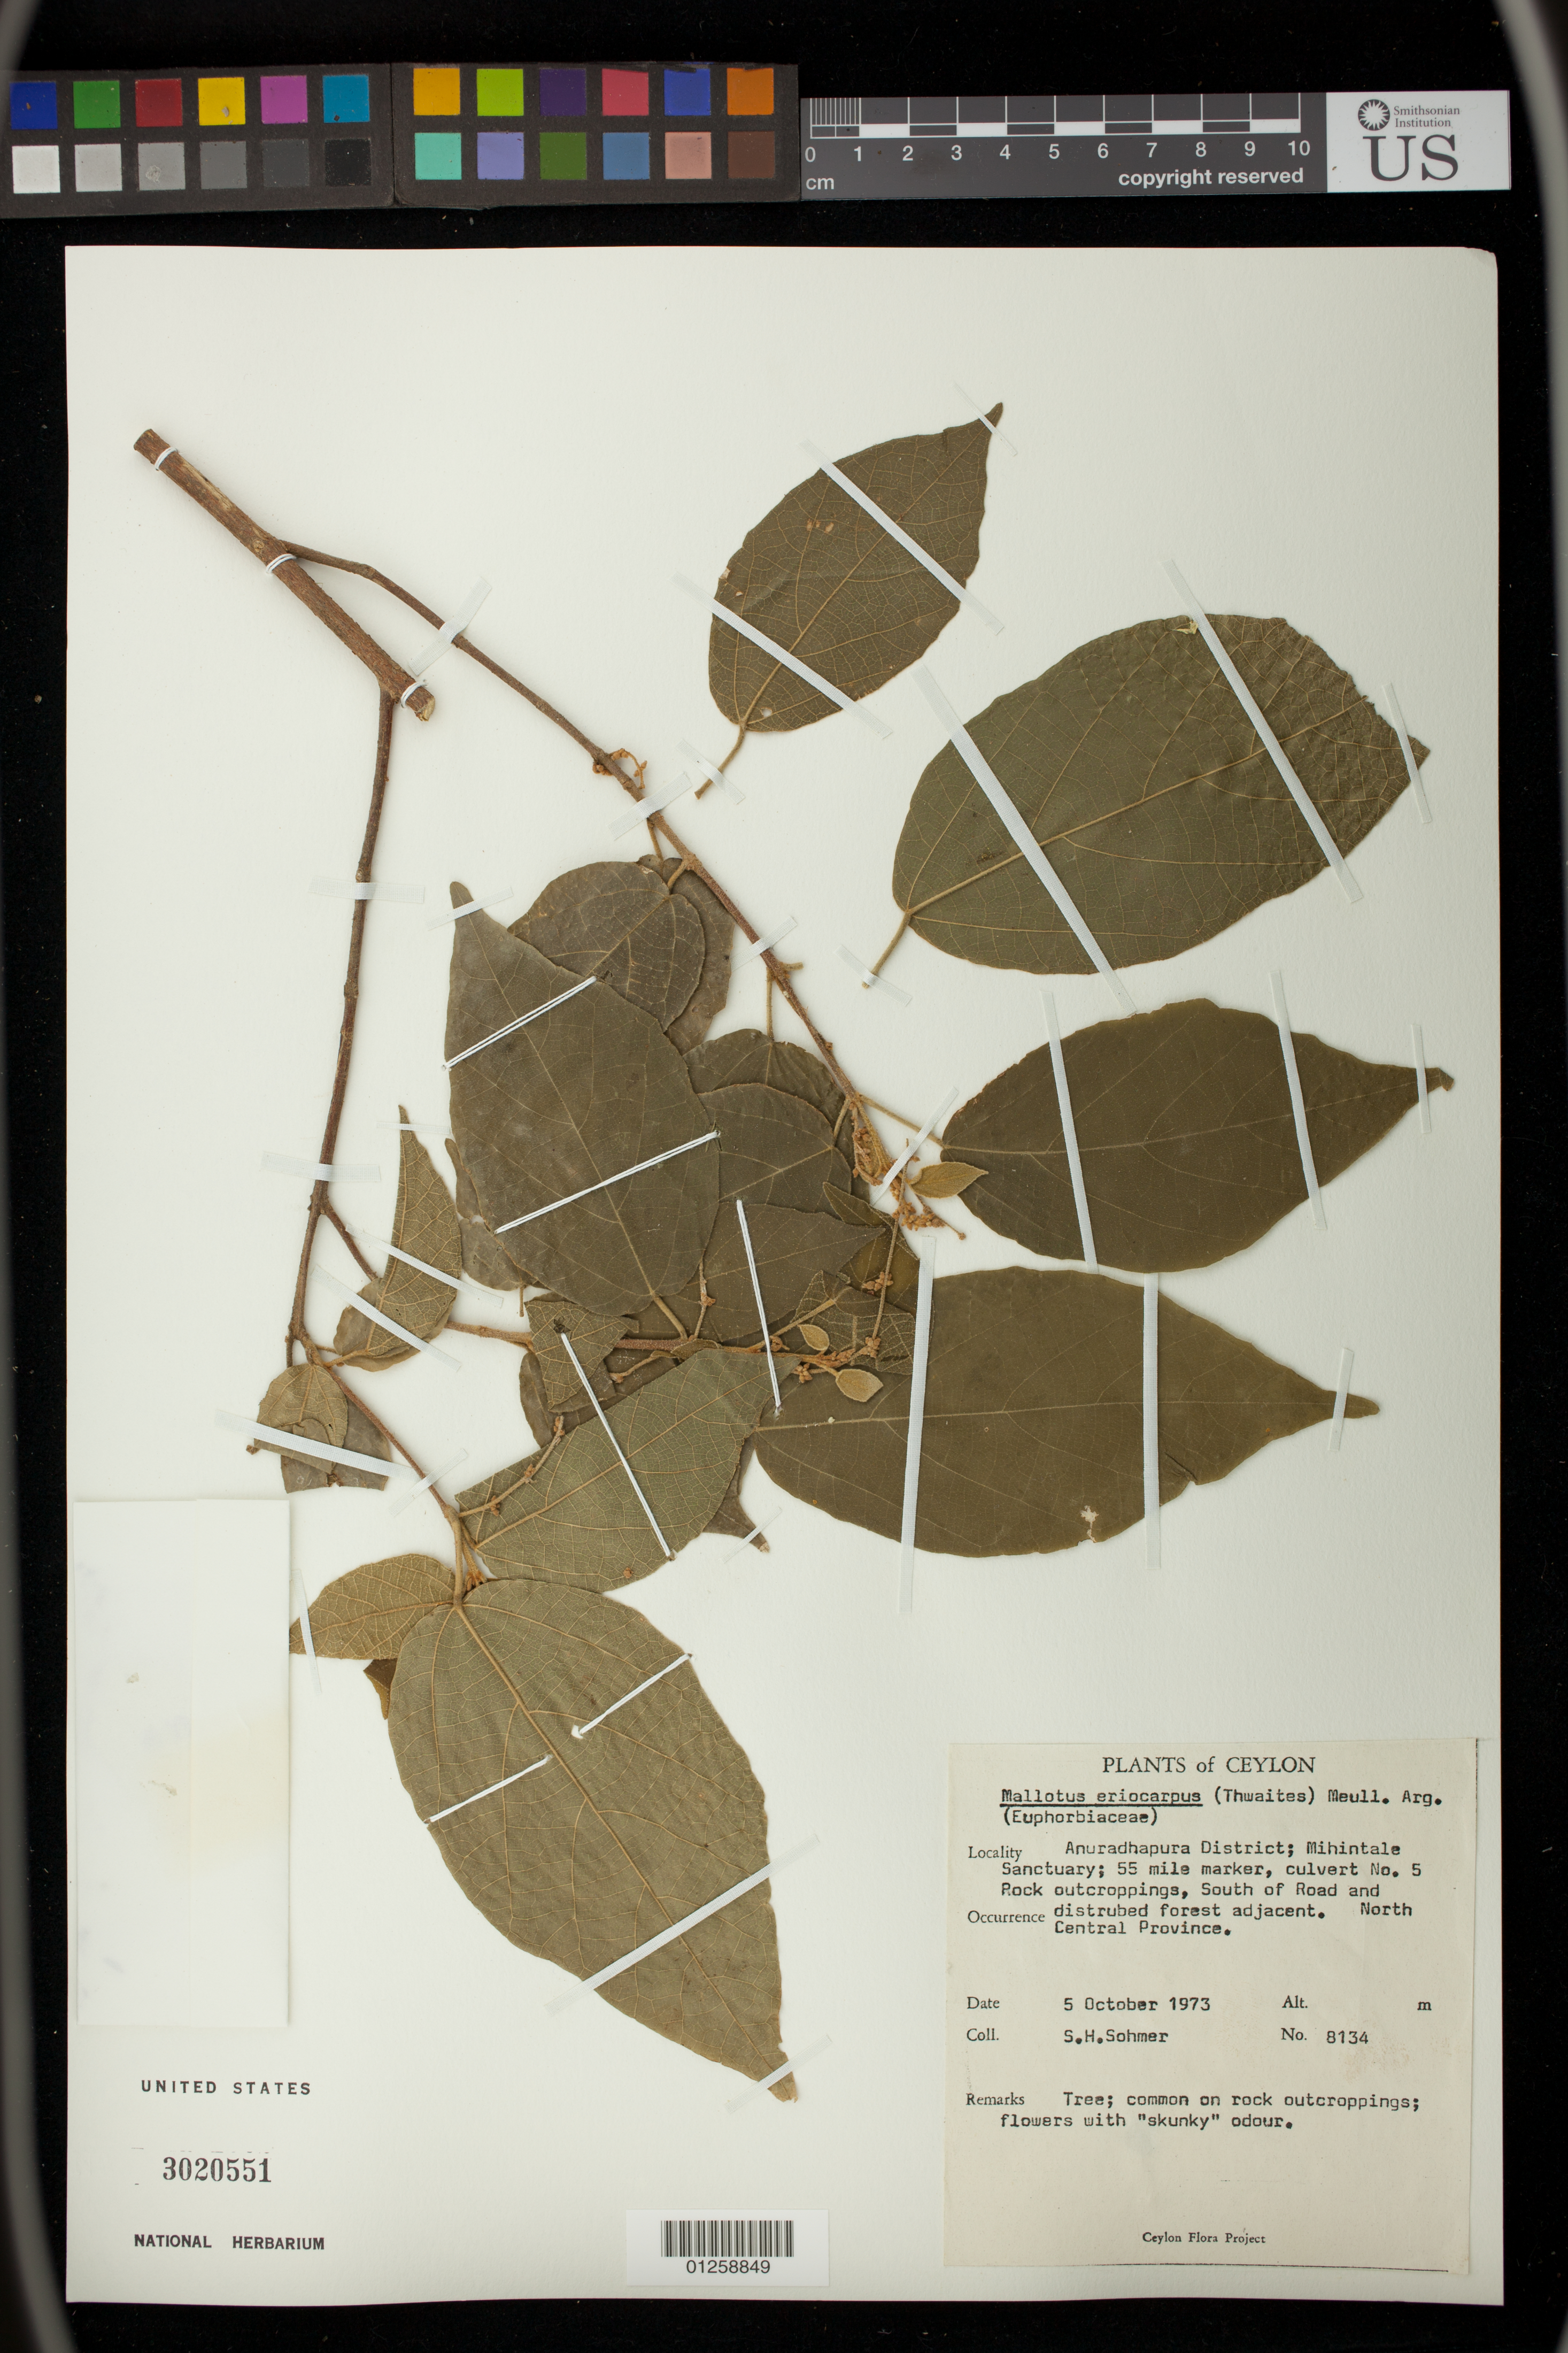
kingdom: Plantae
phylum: Tracheophyta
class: Magnoliopsida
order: Malpighiales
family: Euphorbiaceae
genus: Mallotus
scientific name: Mallotus eriocarpus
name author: (Thwaites) Müll. Arg.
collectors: S. H. Sohmer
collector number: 8134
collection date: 1973-10-05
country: Sri Lanka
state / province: North Central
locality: Anuradhapura District; Mihintale Sanctuary; 55 mile marker, culvert No. 5, Rock outcroppings, South of Road and disturbed forest adjacent. North Central Province.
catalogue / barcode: US 3020551